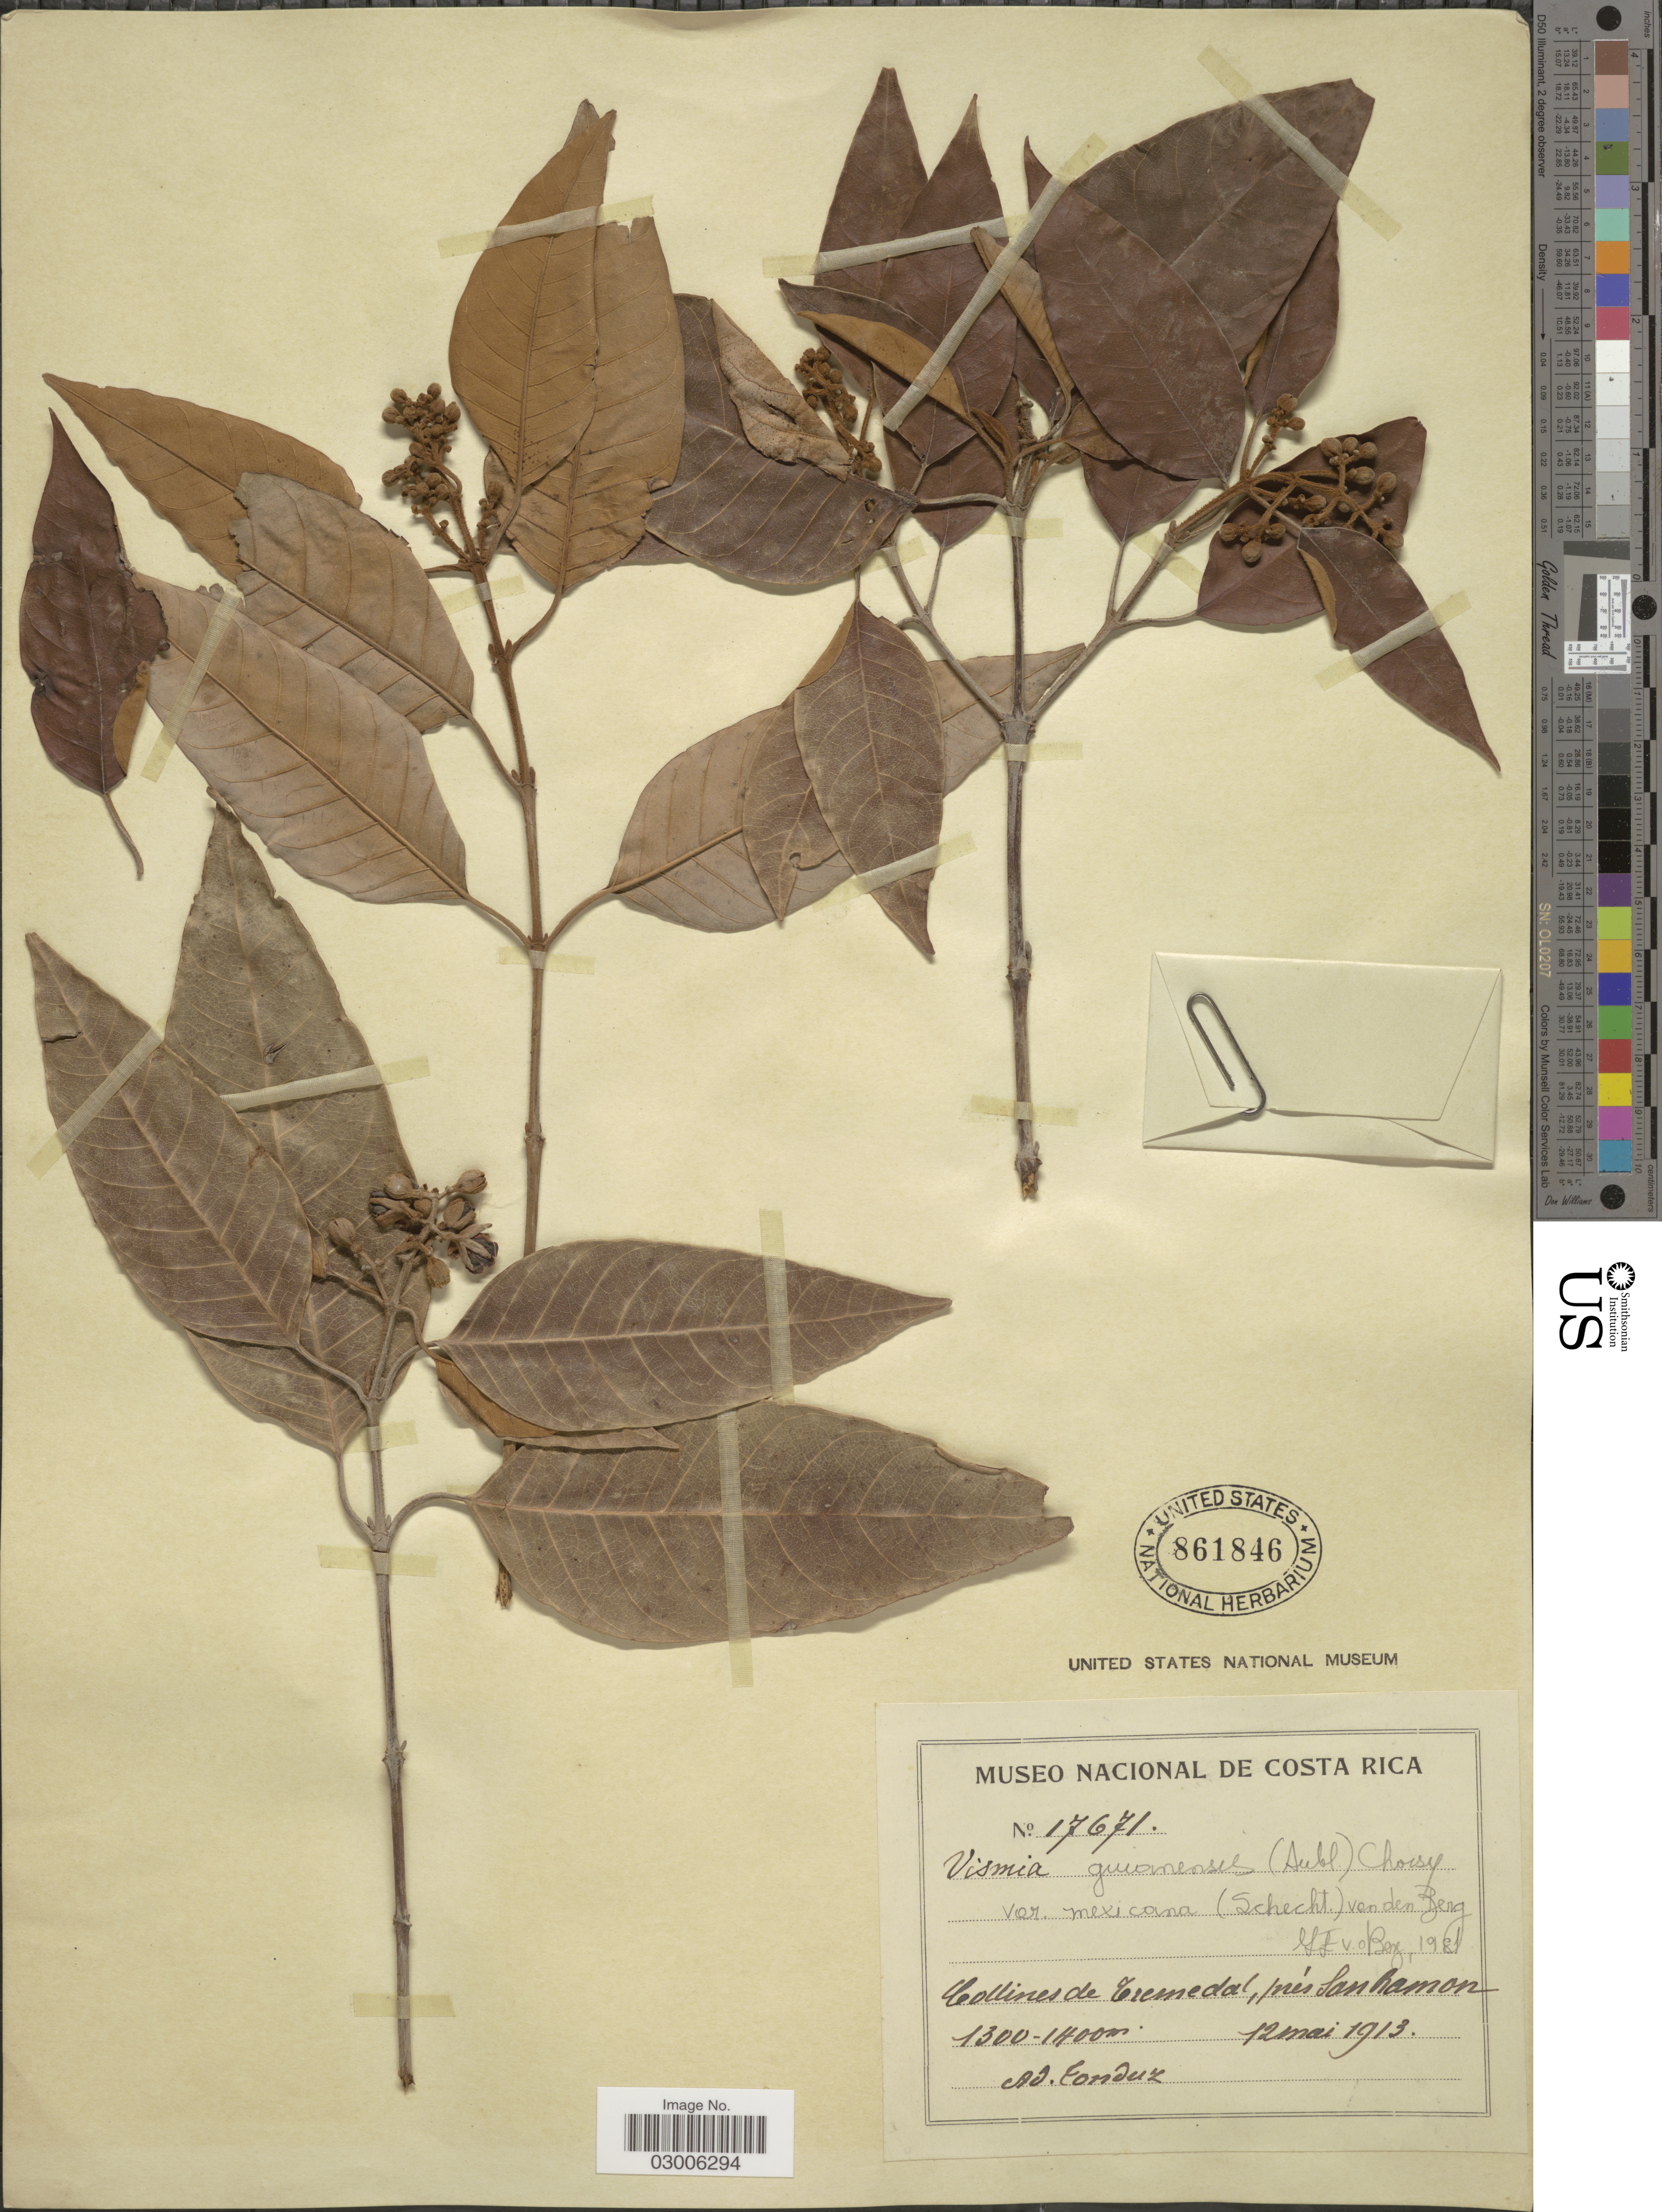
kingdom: Plantae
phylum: Tracheophyta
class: Magnoliopsida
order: Malpighiales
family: Hypericaceae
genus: Vismia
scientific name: Vismia guianensis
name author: (Aubl.) Pers.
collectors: A. Tonduz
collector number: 17671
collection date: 1913-05-12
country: Costa Rica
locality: Collines de Tremedal, prés San Ramon.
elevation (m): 1300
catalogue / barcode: US 861846